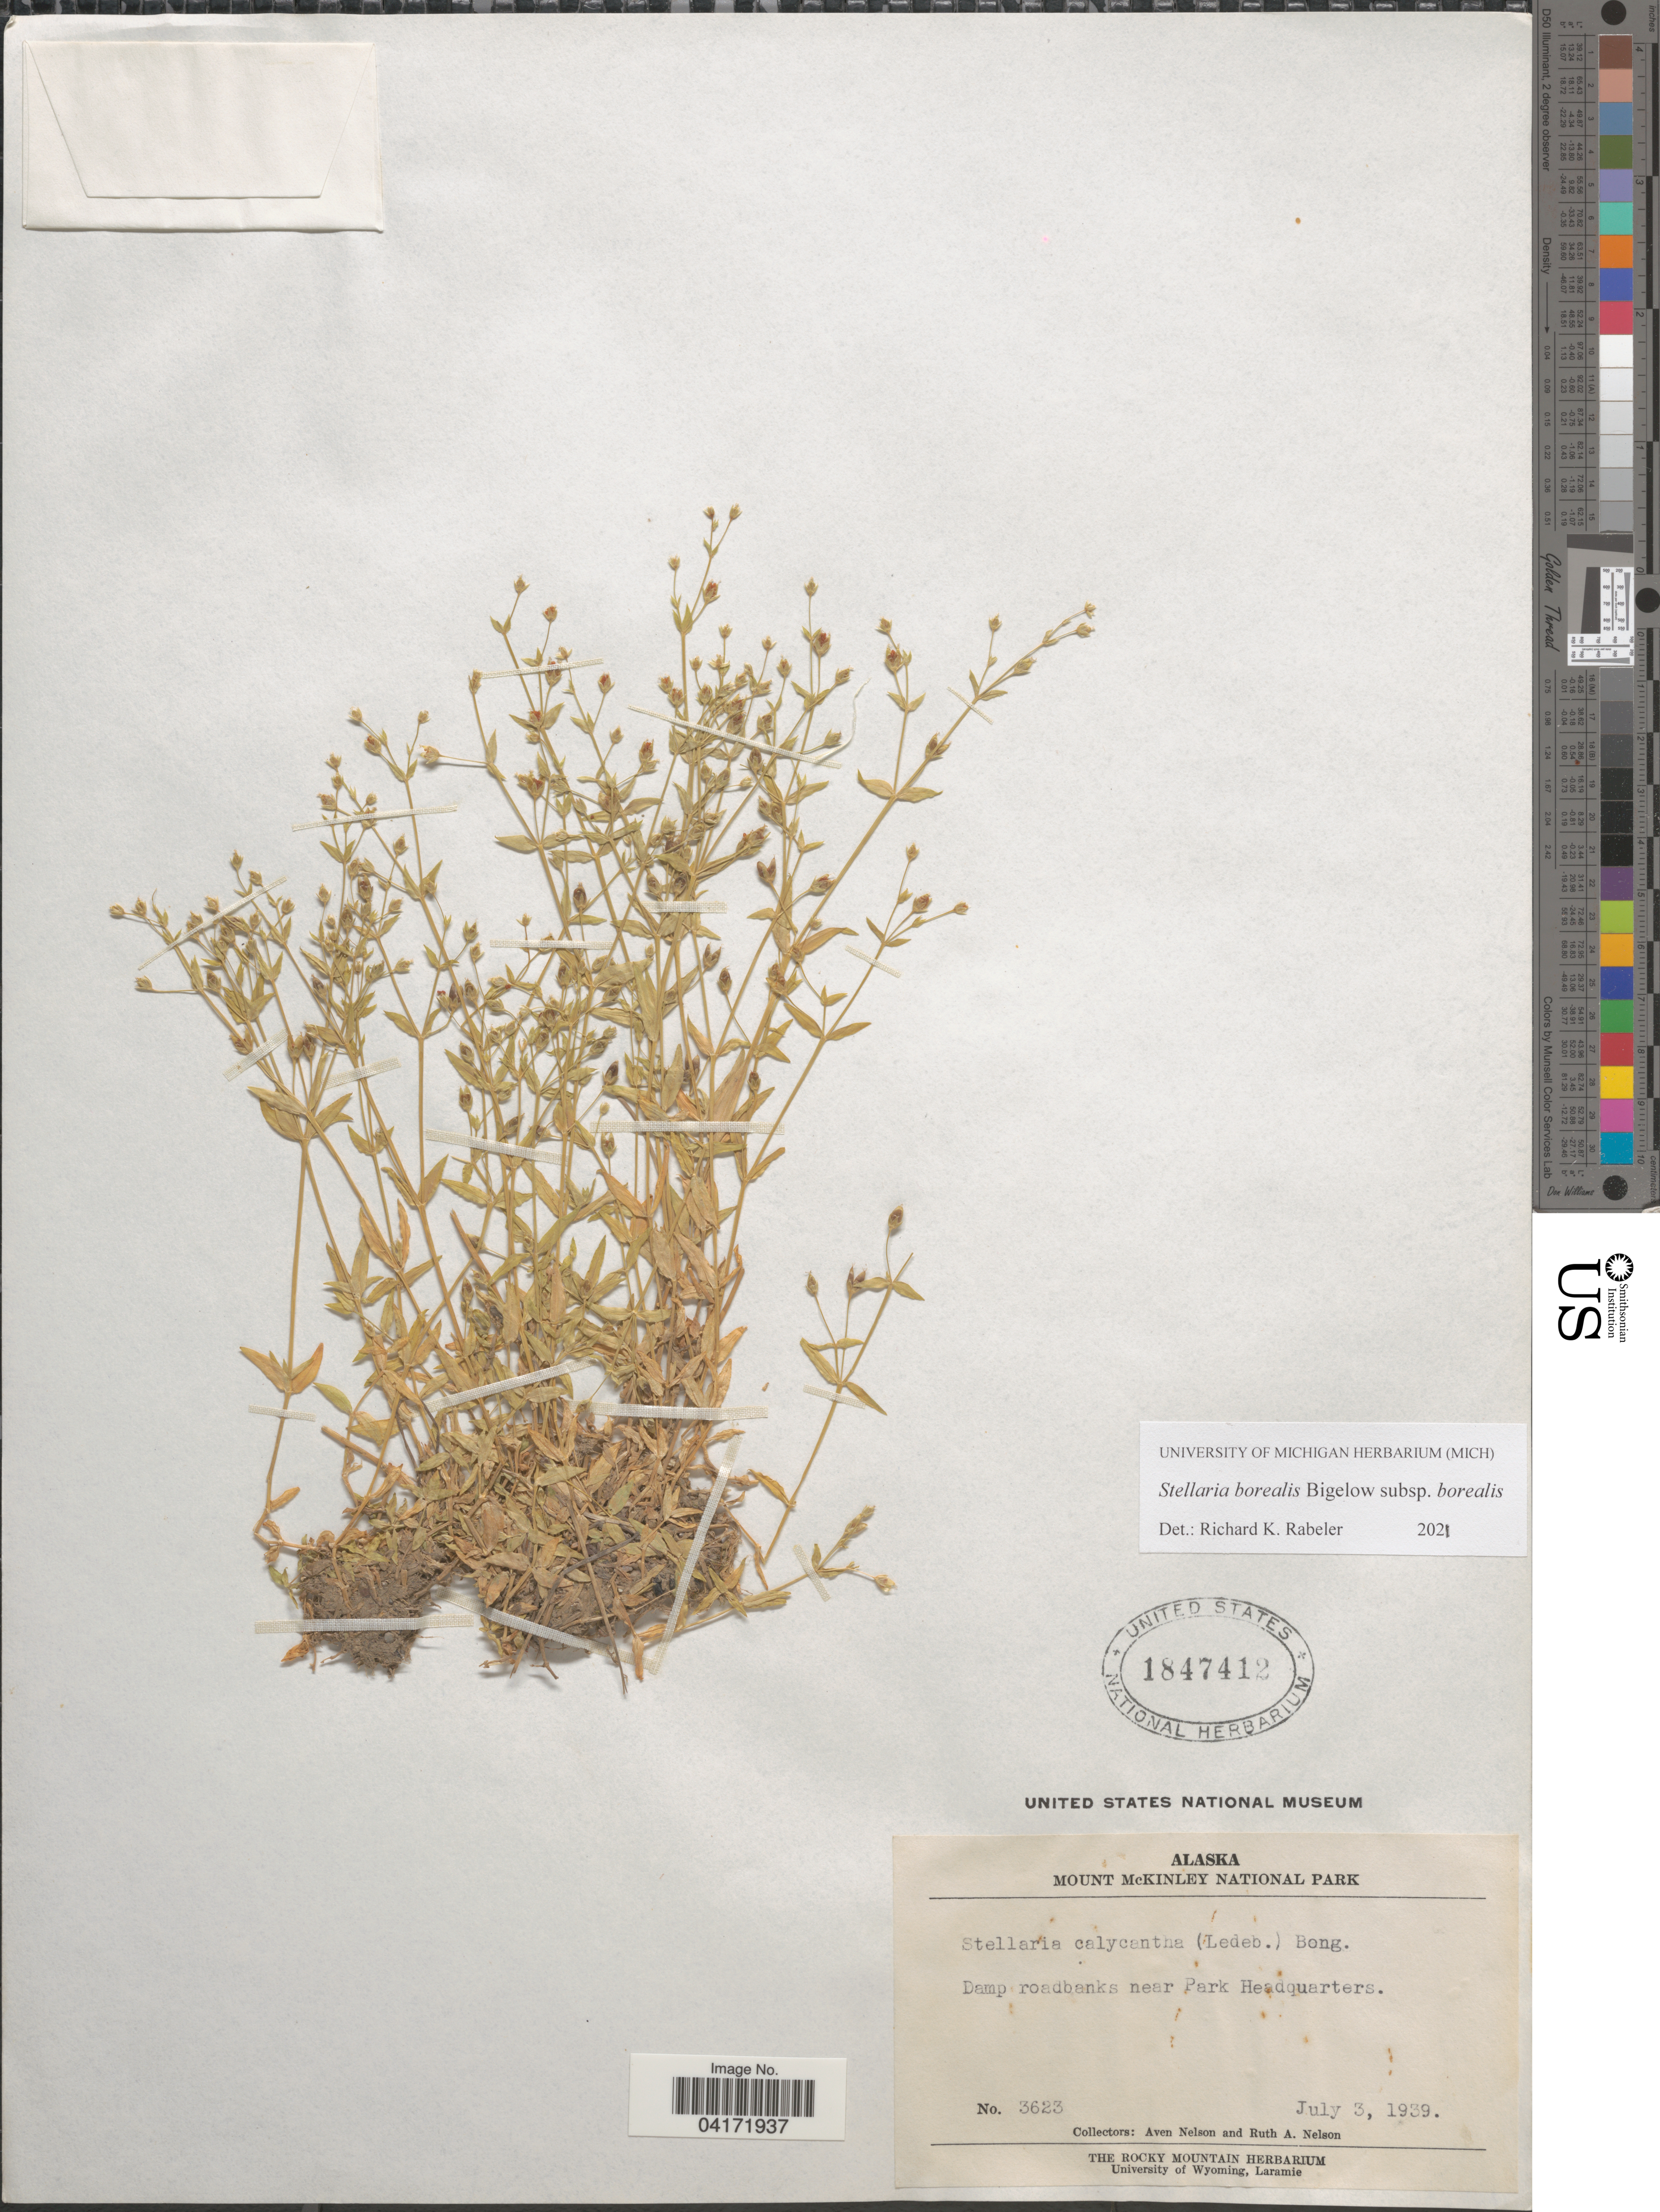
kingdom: Plantae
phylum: Tracheophyta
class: Magnoliopsida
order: Caryophyllales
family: Caryophyllaceae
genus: Stellaria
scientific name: Stellaria borealis subsp. borealis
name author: Bigelow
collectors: A. Nelson & R. A. Nelson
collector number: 3623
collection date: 1939-07-03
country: United States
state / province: Alaska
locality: Mount McKinley National Park. Damp roadbank near Park Headquarters.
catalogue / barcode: US 1847412